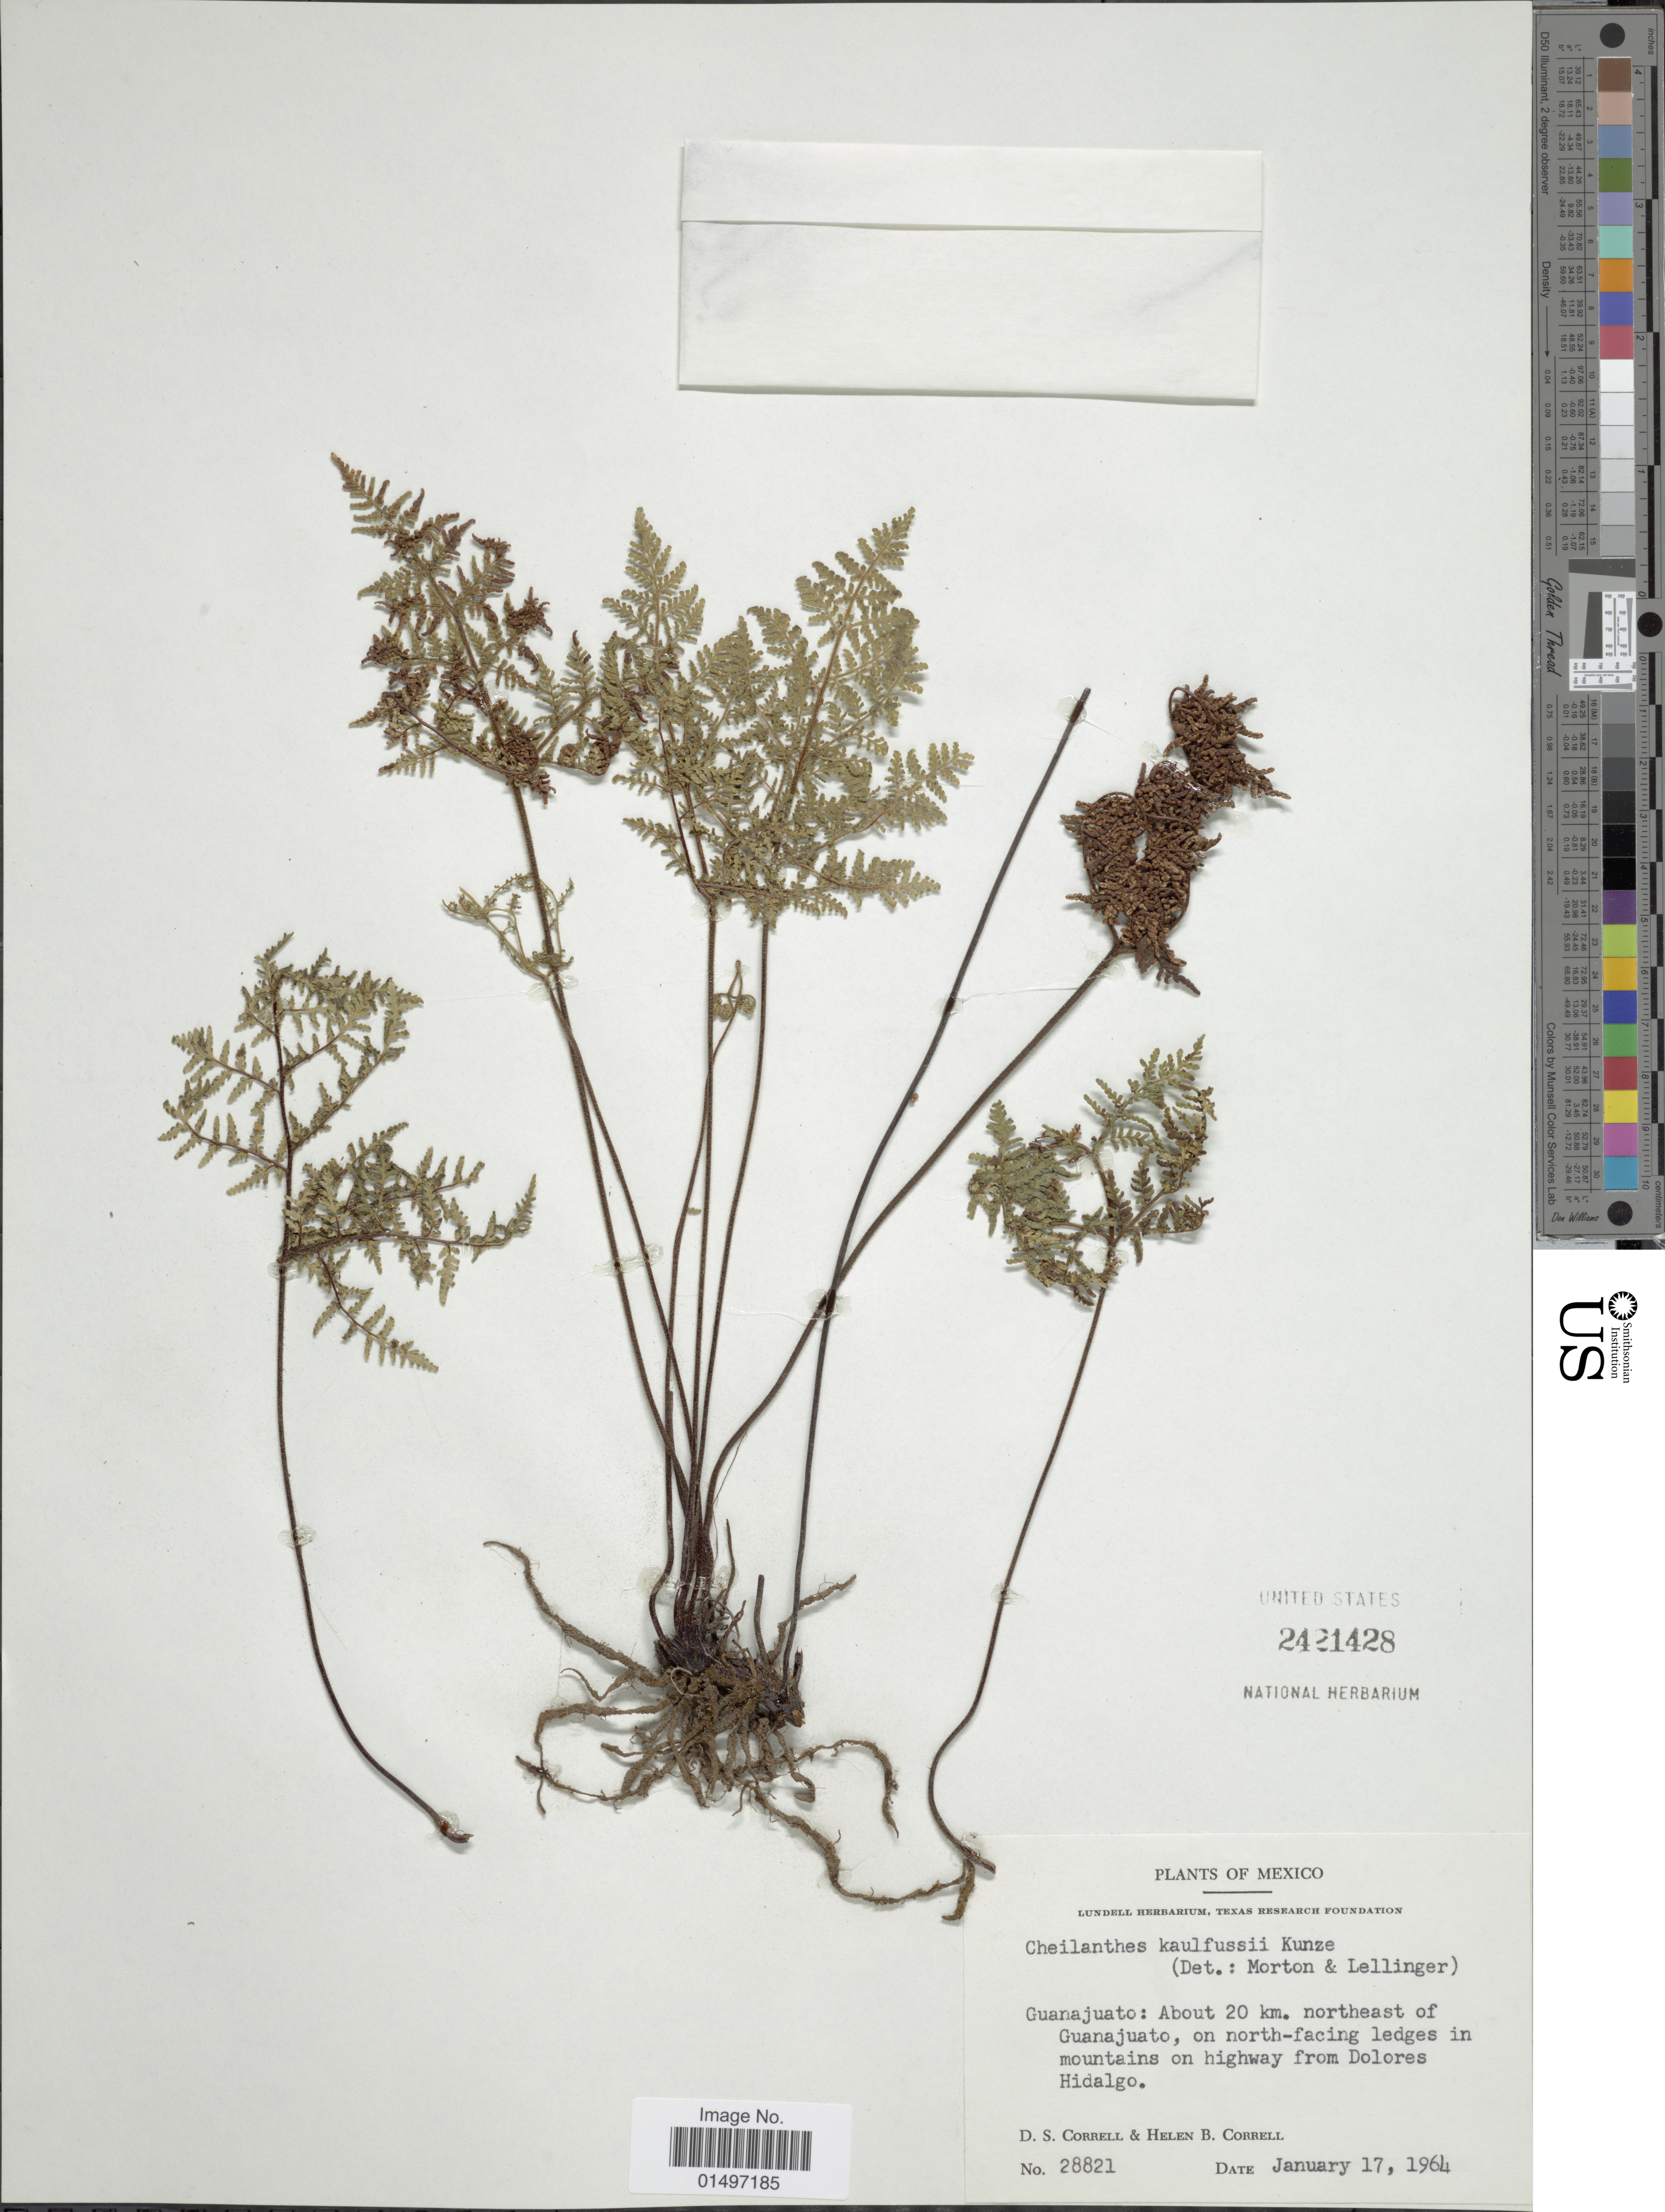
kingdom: Plantae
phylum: Tracheophyta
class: Polypodiopsida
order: Polypodiales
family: Pteridaceae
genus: Gaga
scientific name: Gaga kaulfussii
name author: (Kunze) Fay W. Li & Windham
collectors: D. S. Correll & H. Correll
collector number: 28821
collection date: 1964-01-17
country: Mexico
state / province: Guanajuato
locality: Mexico, about 20 km. northeast of GUanajuato, on north-facing ledges in mountains on highway from Dolores Hidalgo.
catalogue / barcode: US 2421428